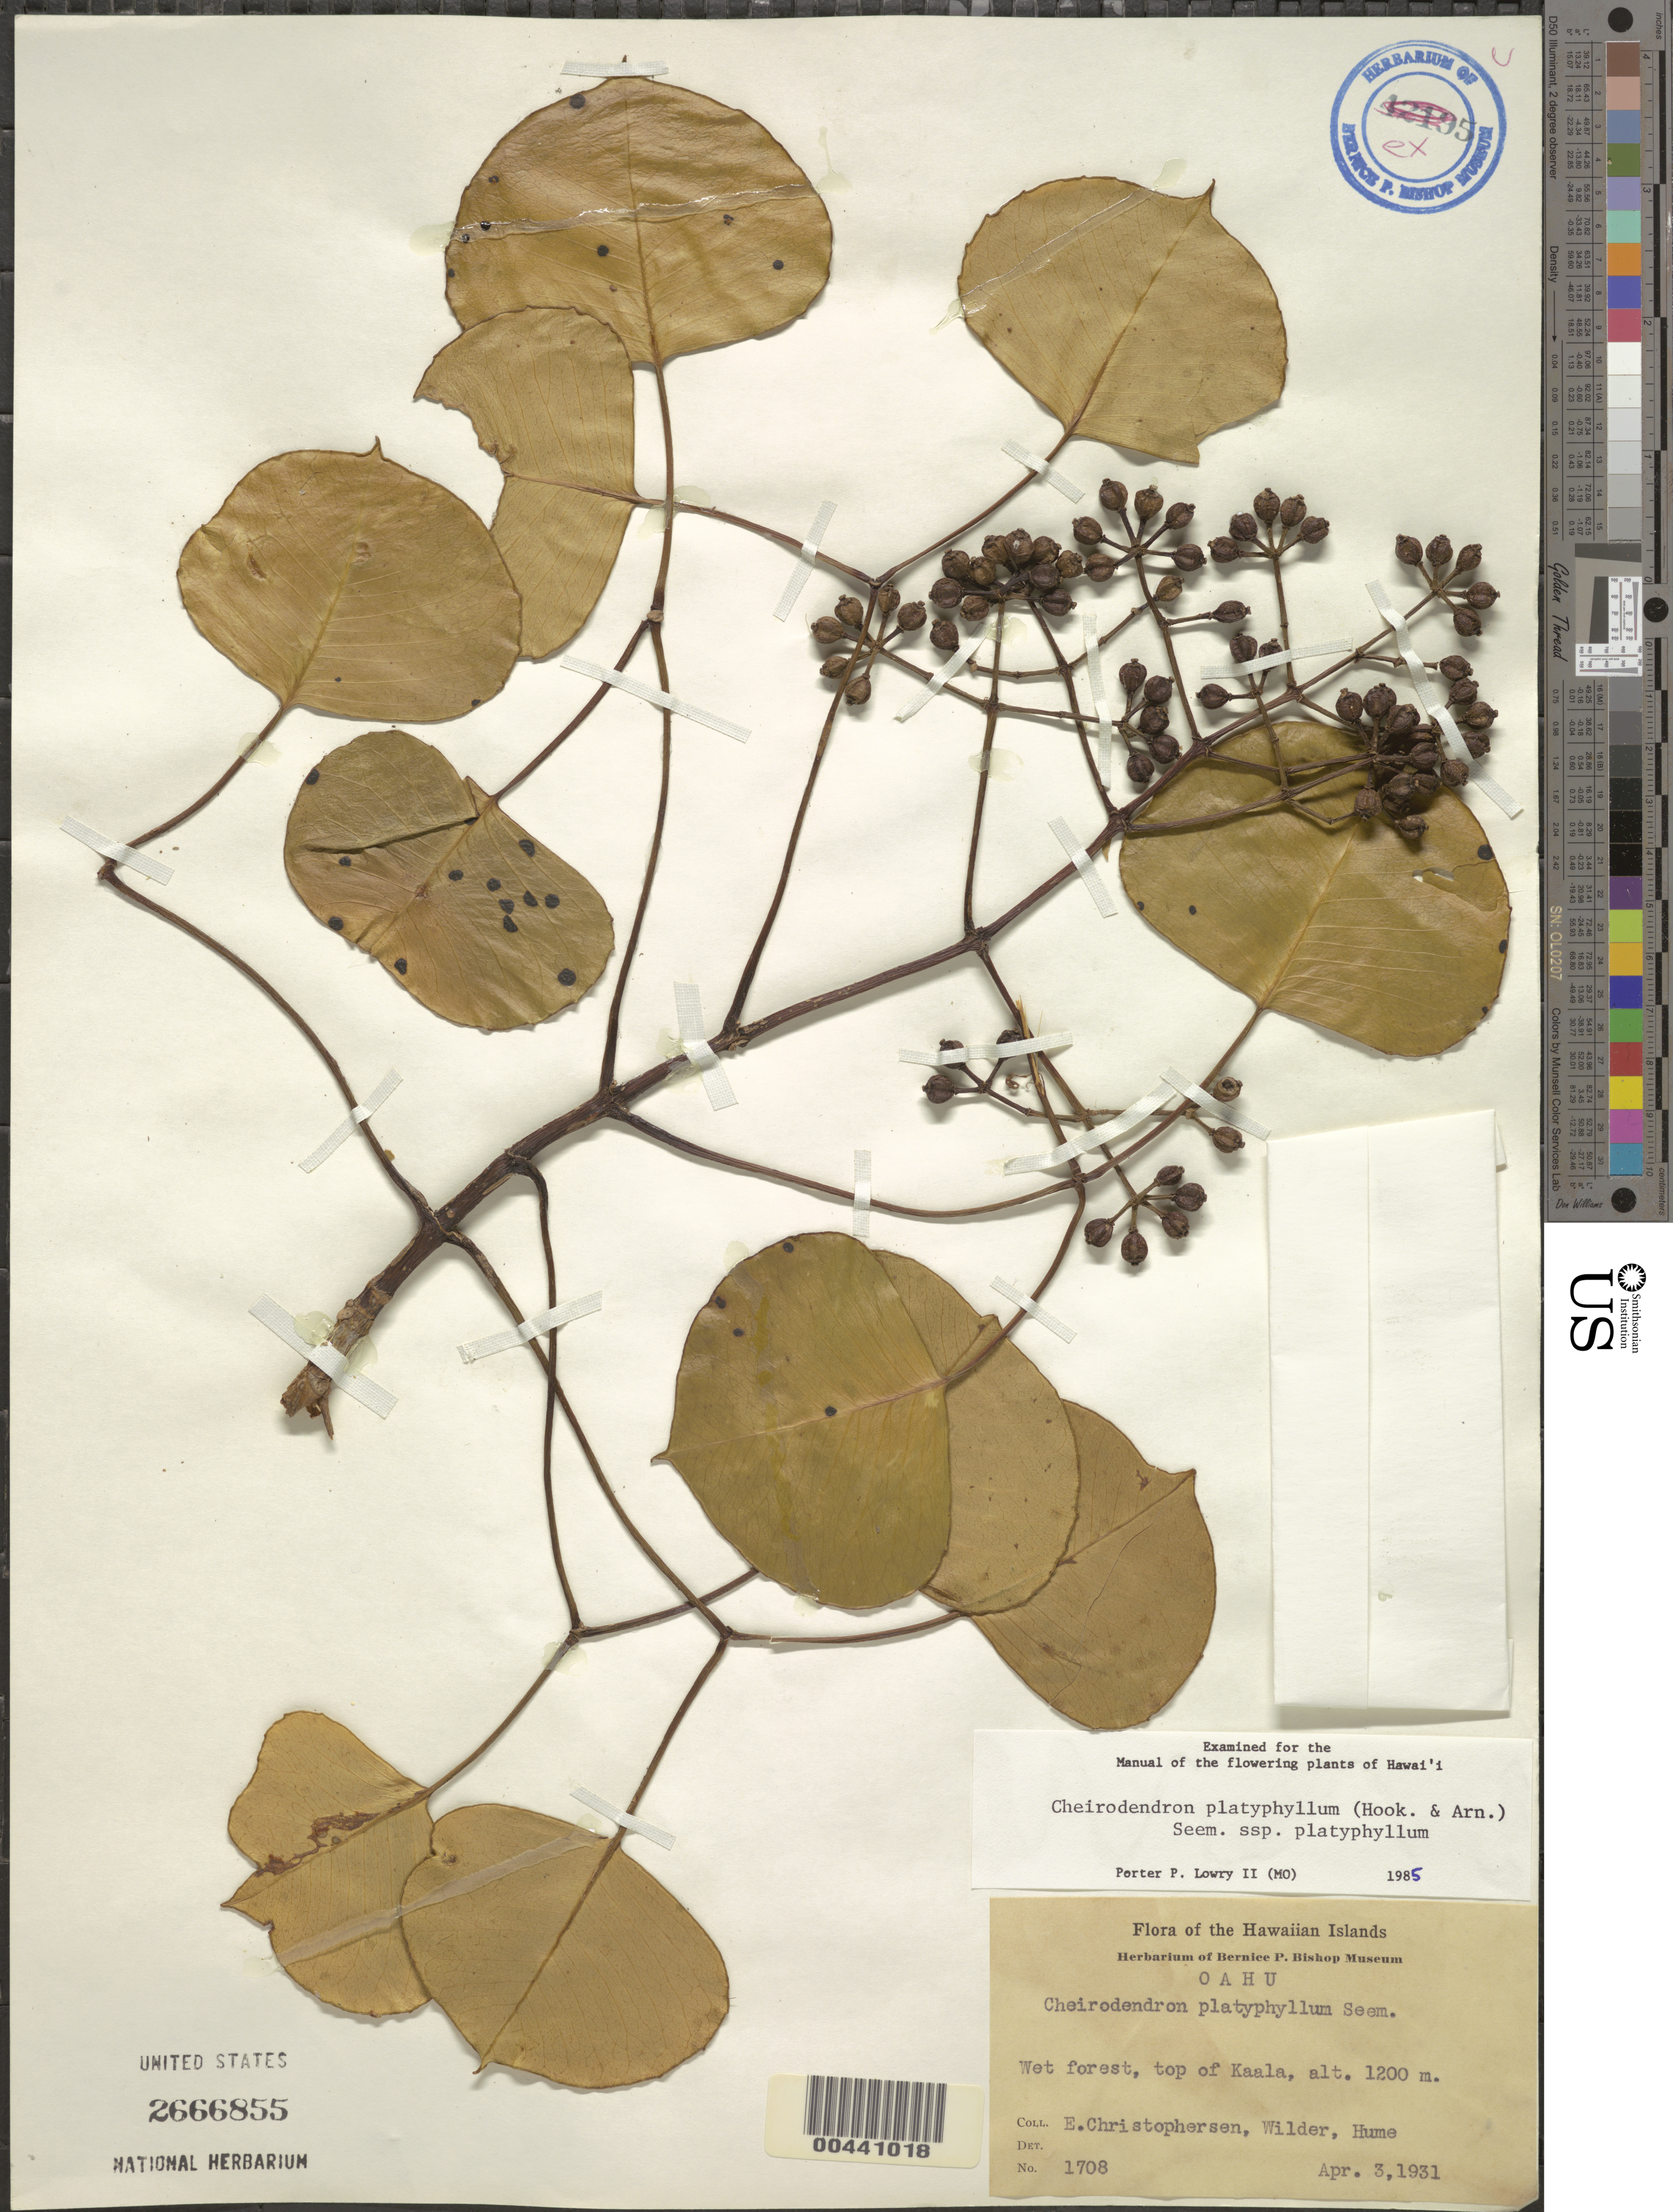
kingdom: Plantae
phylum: Tracheophyta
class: Magnoliopsida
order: Apiales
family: Araliaceae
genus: Cheirodendron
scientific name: Cheirodendron platyphyllum subsp. platyphyllum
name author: (Hook. & Arn.) Seem.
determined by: Lowry, P. P., (MO), Missouri Botanical Garden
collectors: E. Christophersen, G. Wilder & E. Hume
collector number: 1708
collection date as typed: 3 Apr 1931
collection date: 1931-04-03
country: United States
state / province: Hawaii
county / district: Honolulu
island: Oahu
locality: Top of Kaala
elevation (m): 1200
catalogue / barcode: US 2666855